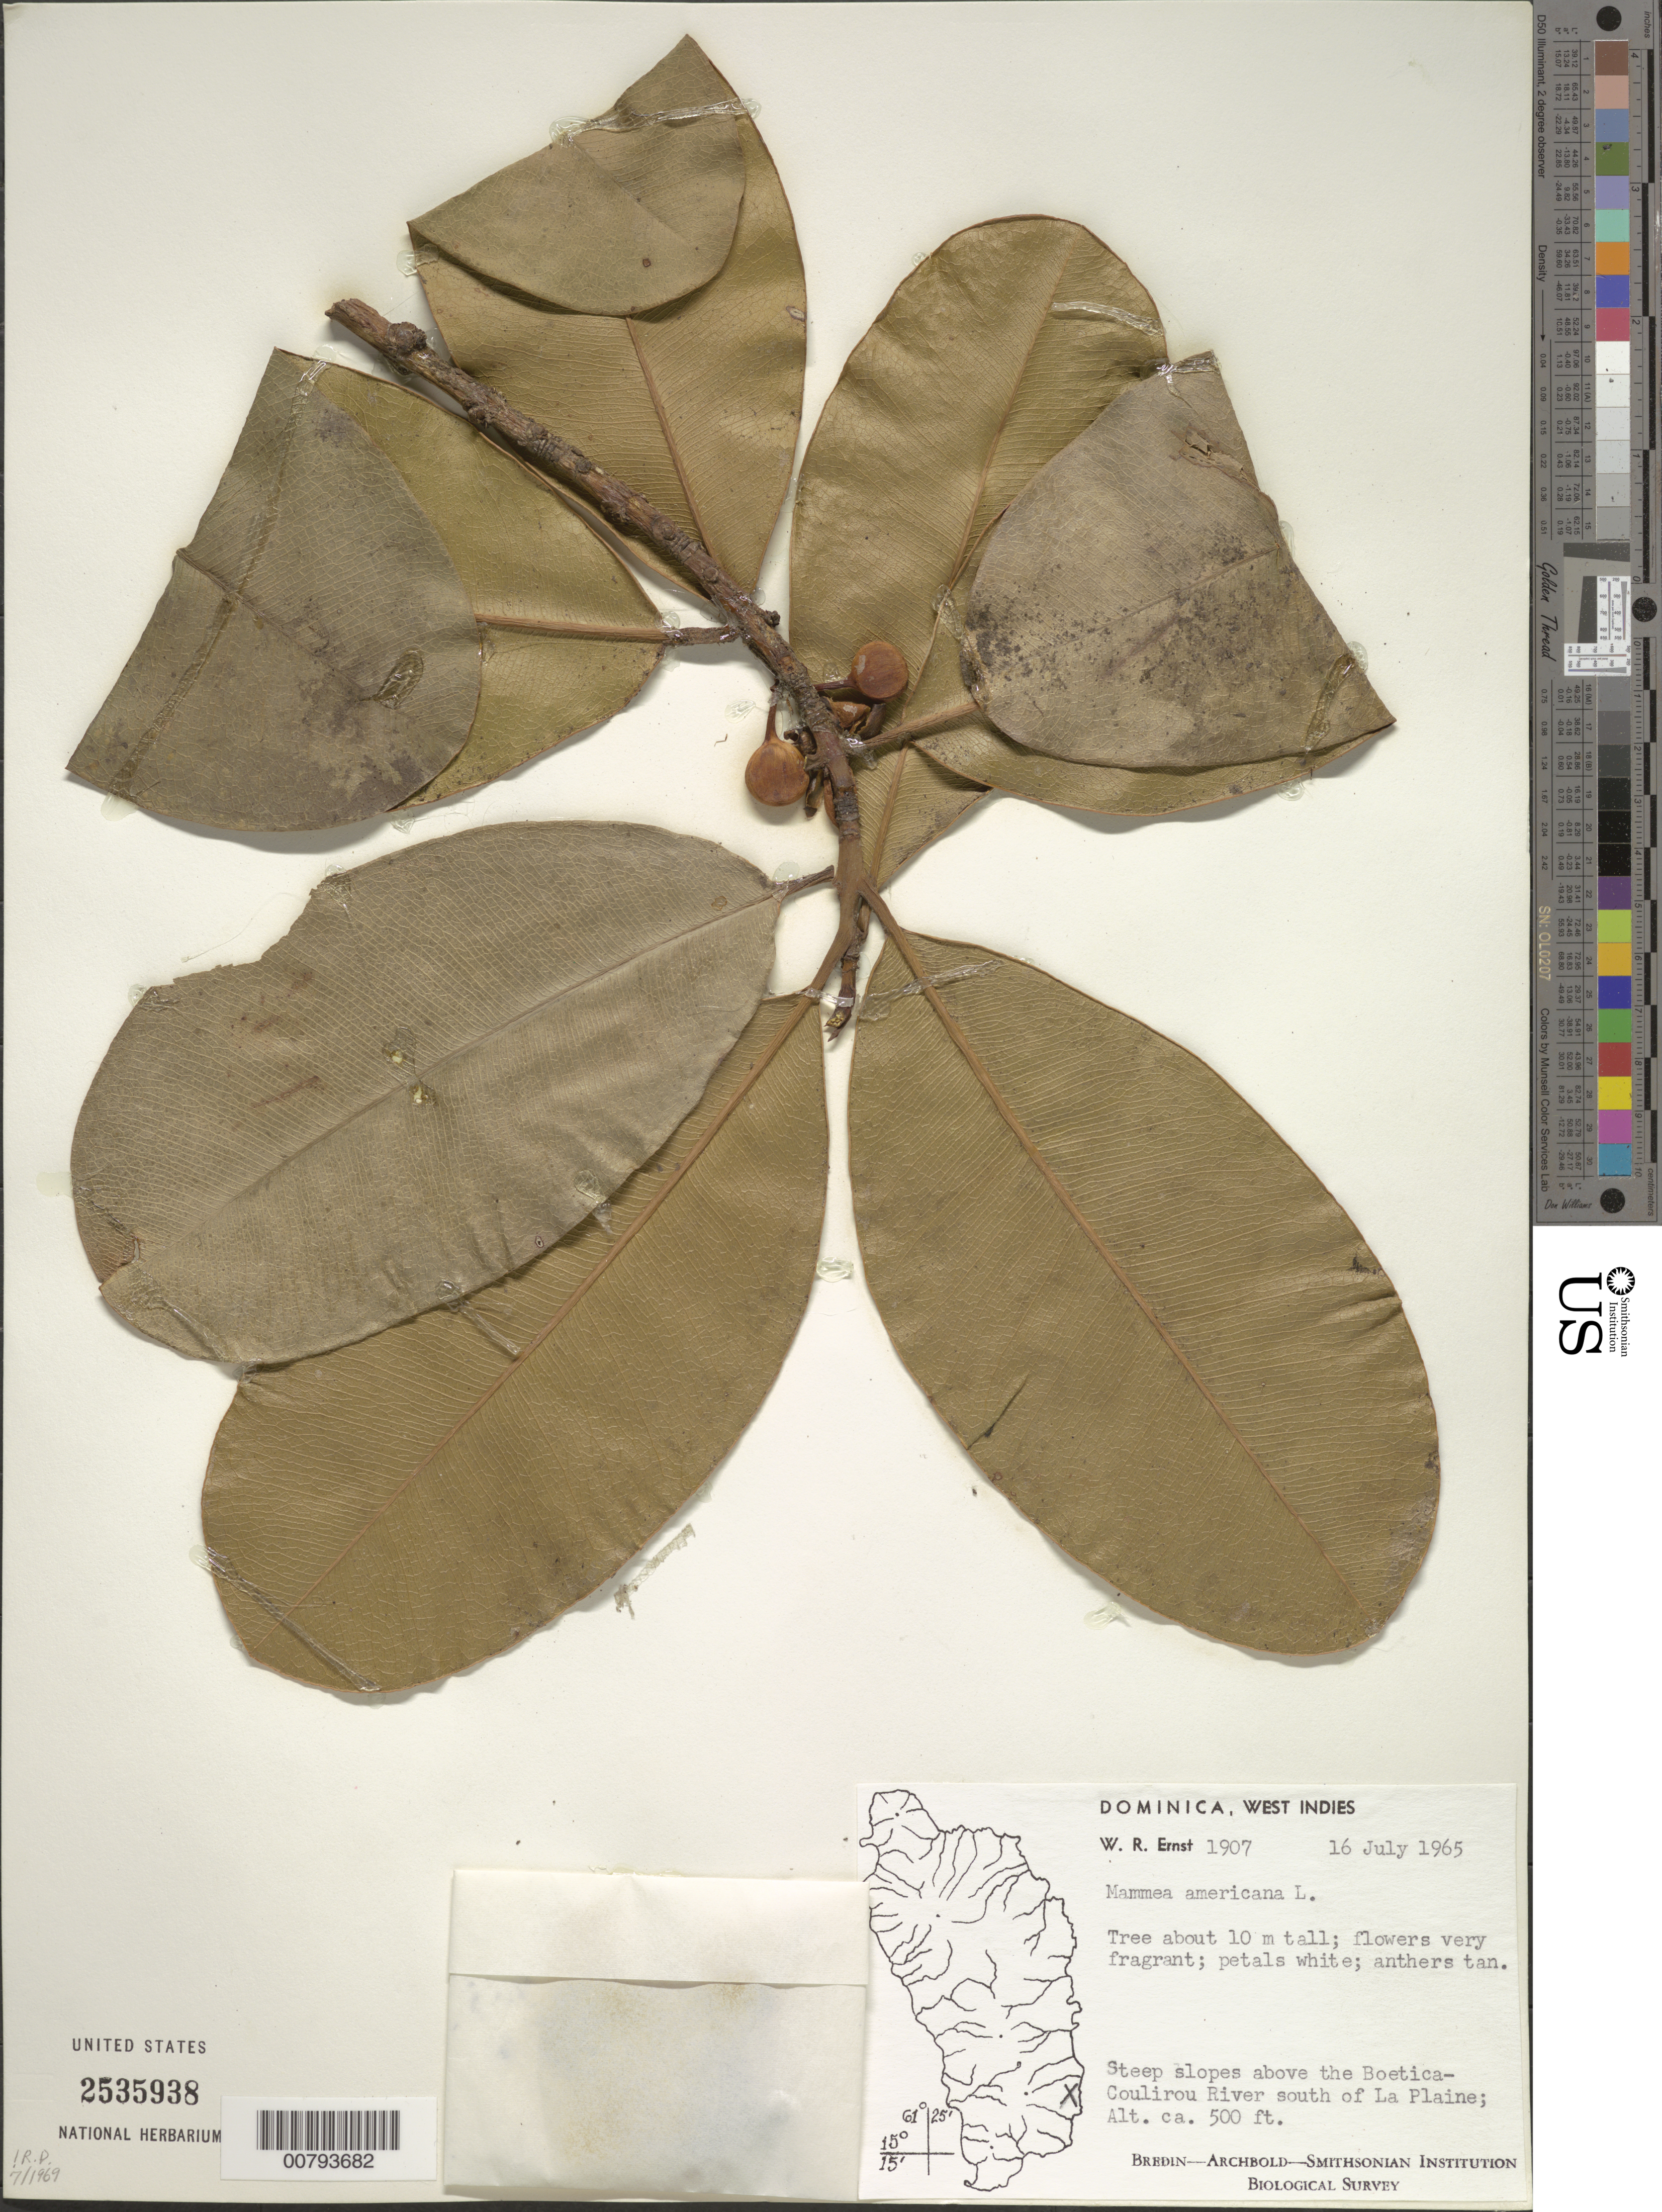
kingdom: Plantae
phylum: Tracheophyta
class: Magnoliopsida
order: Malpighiales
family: Calophyllaceae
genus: Mammea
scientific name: Mammea americana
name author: L.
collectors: W. R. Ernst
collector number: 1907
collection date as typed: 16 Jul 1965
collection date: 1965-07-16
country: Dominica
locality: Slopes above the Boetica-Coulirou River south of La Plaine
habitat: Steep slopes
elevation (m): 152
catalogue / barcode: US 2535938